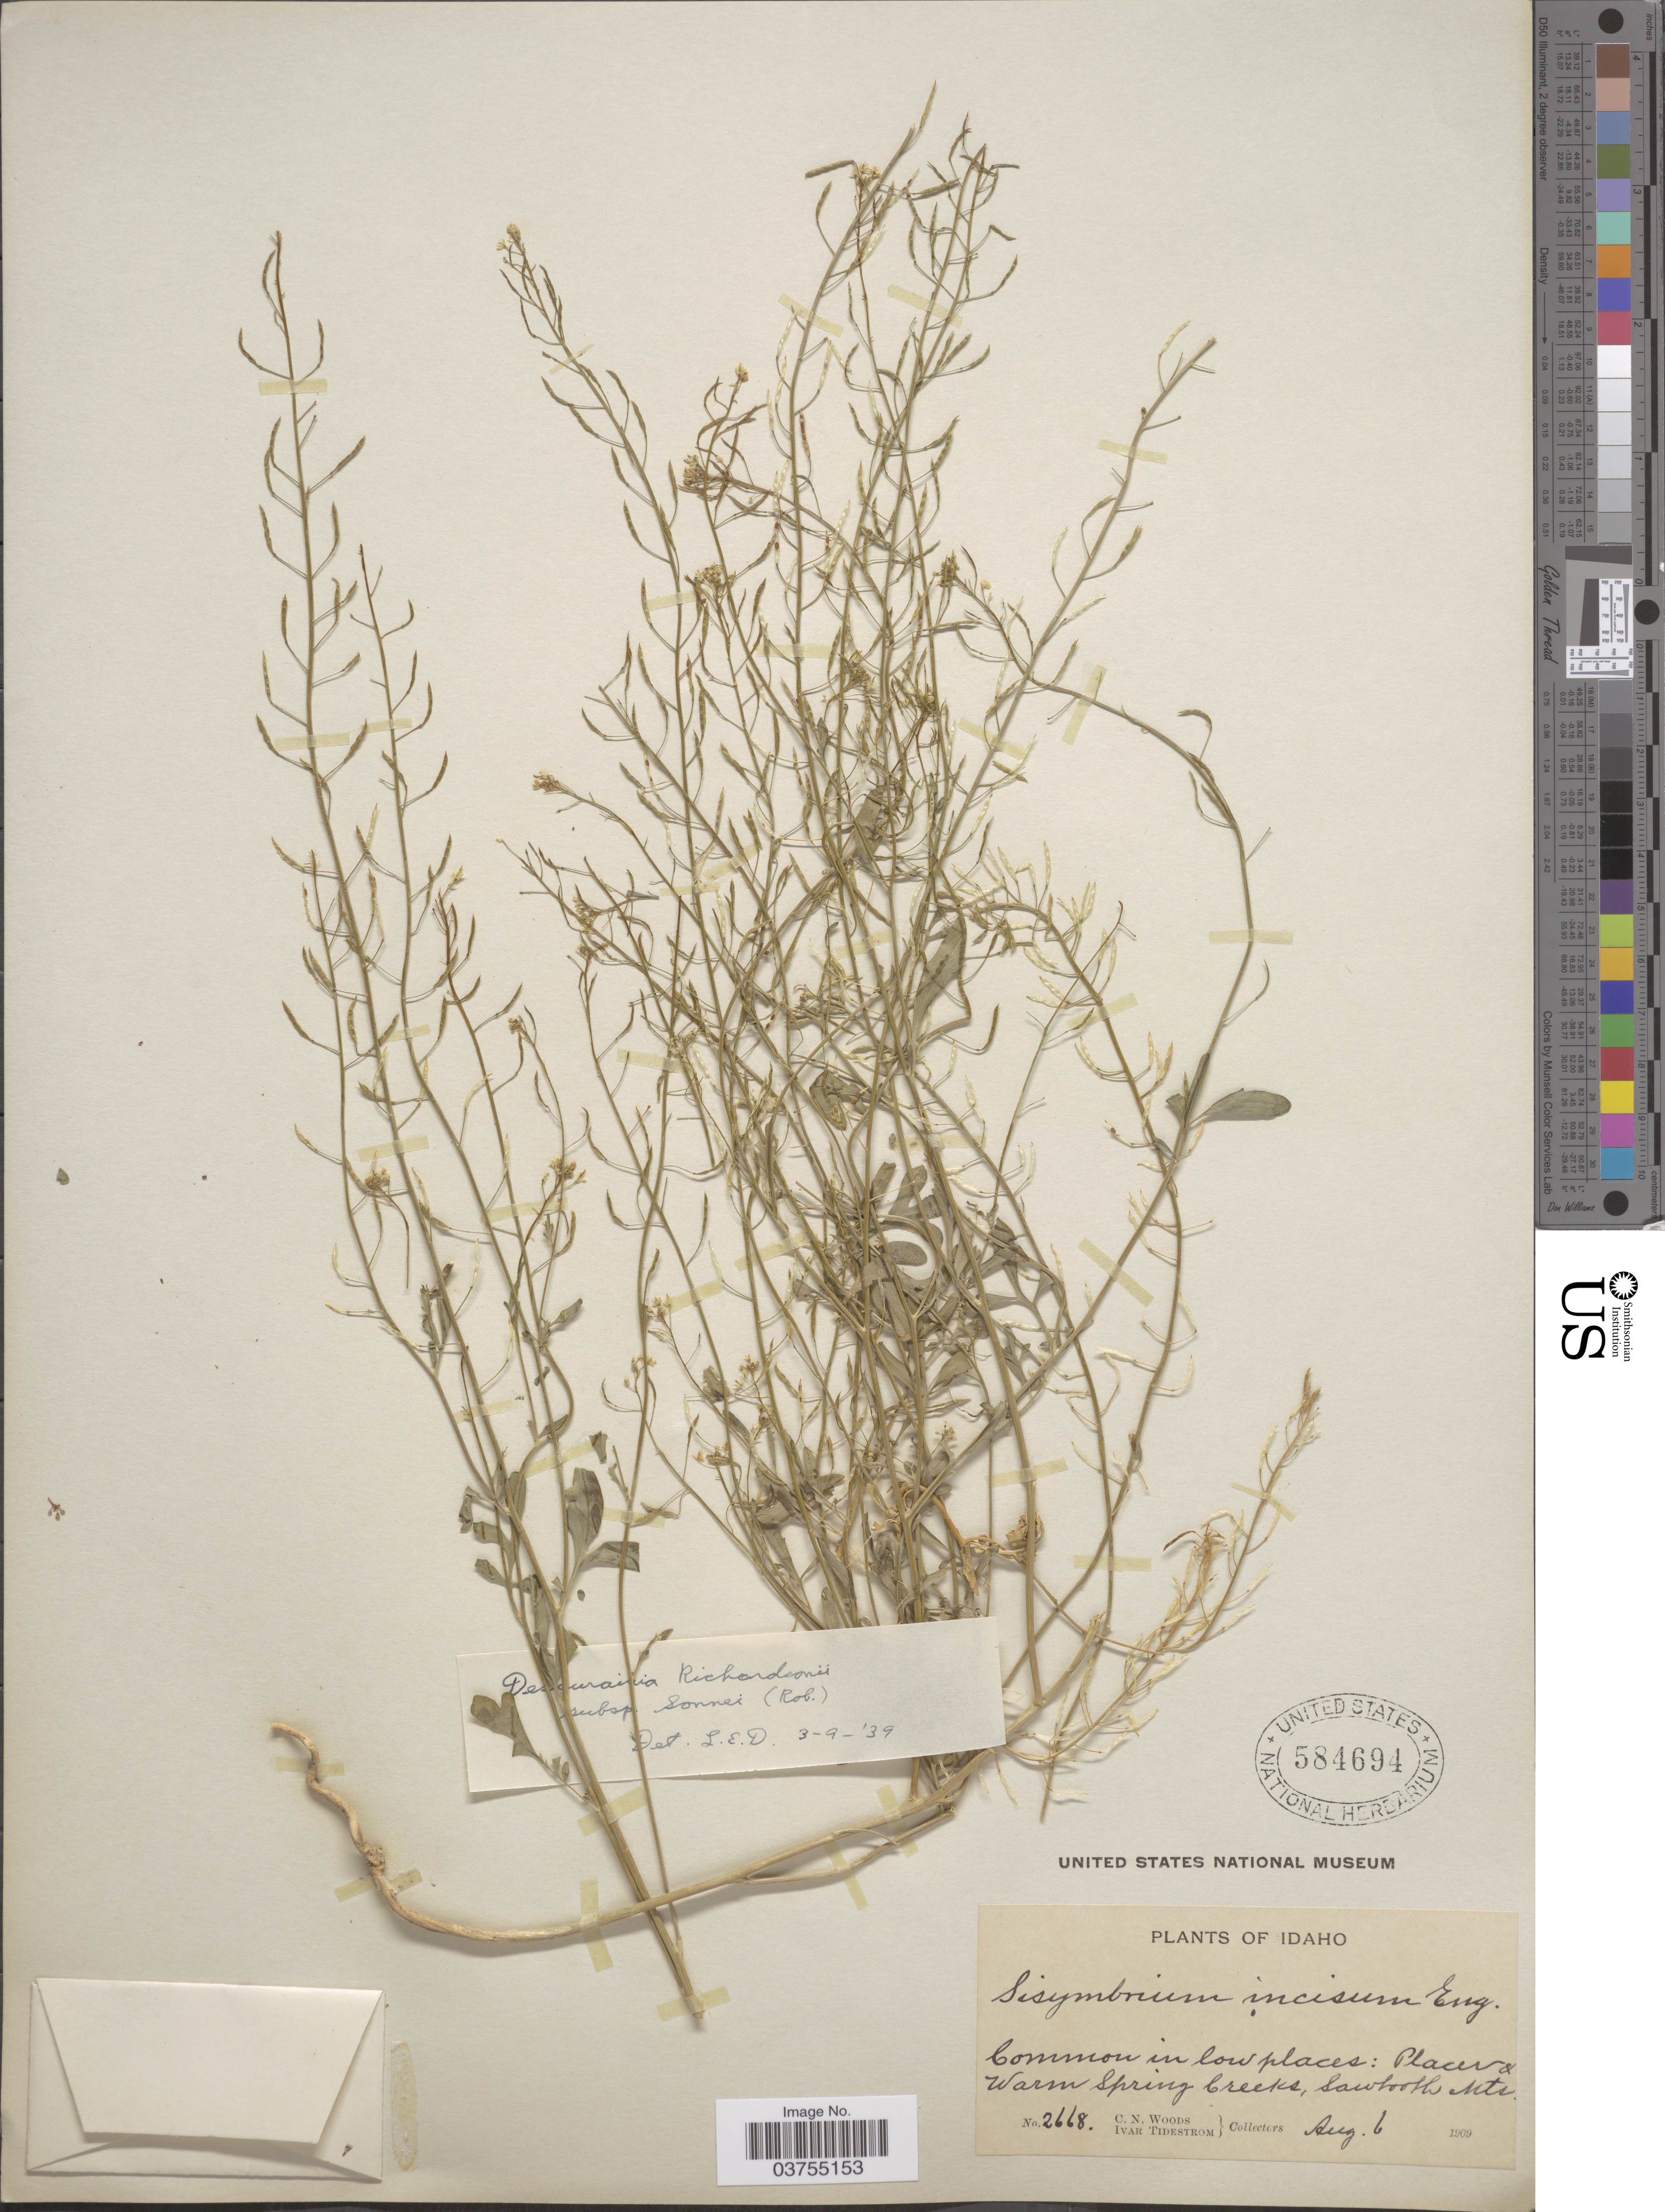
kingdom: Plantae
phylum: Tracheophyta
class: Magnoliopsida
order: Brassicales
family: Brassicaceae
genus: Descurainia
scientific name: Descurainia richardsonii subsp. incisa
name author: (Engelm. ex A. Gray) Detling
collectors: C. Woods & I. F. Tidestrom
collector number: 2668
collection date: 1909-08-06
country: United States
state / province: Idaho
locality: Placer & Warm Spring Creeks, Sawtooth Mts.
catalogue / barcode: US 584694